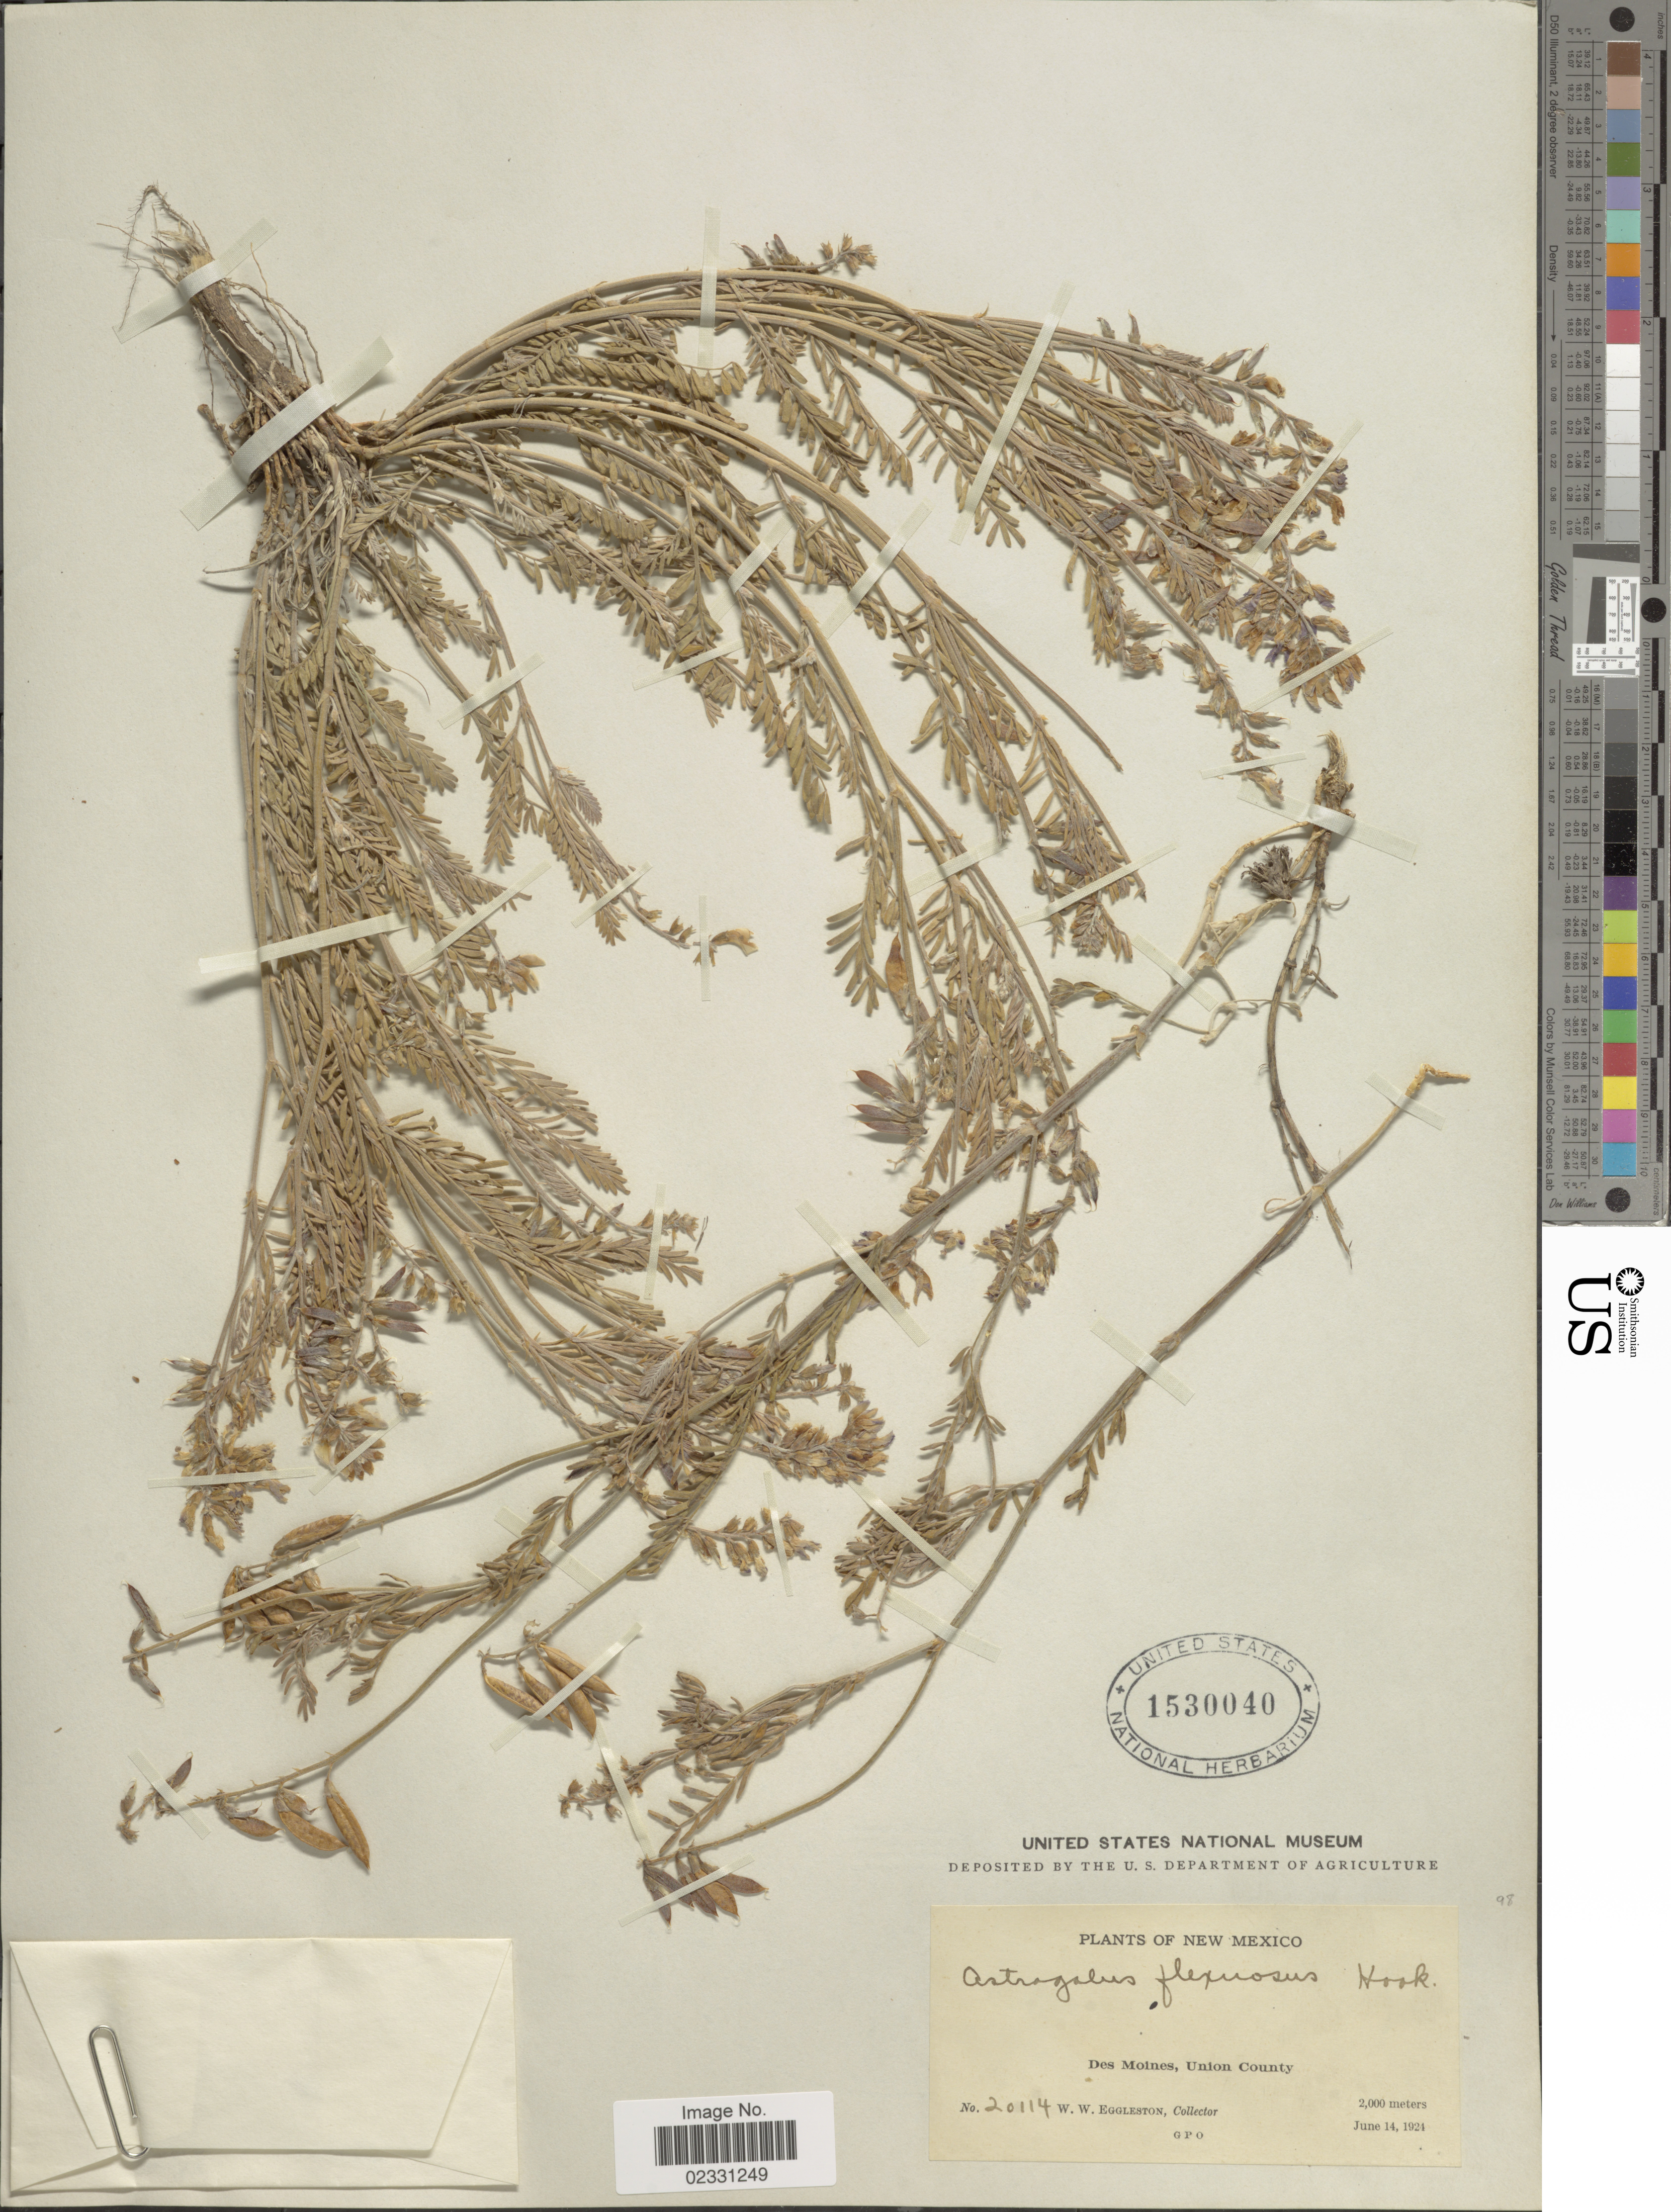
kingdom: Plantae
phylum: Tracheophyta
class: Magnoliopsida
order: Fabales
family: Fabaceae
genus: Astragalus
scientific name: Astragalus flexuosus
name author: (Hook.) Douglas ex G. Don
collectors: W. W. Eggleston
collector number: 20114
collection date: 1921-06-14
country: United States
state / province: New Mexico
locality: Des Moines, Union County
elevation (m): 2000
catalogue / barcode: US 1530040